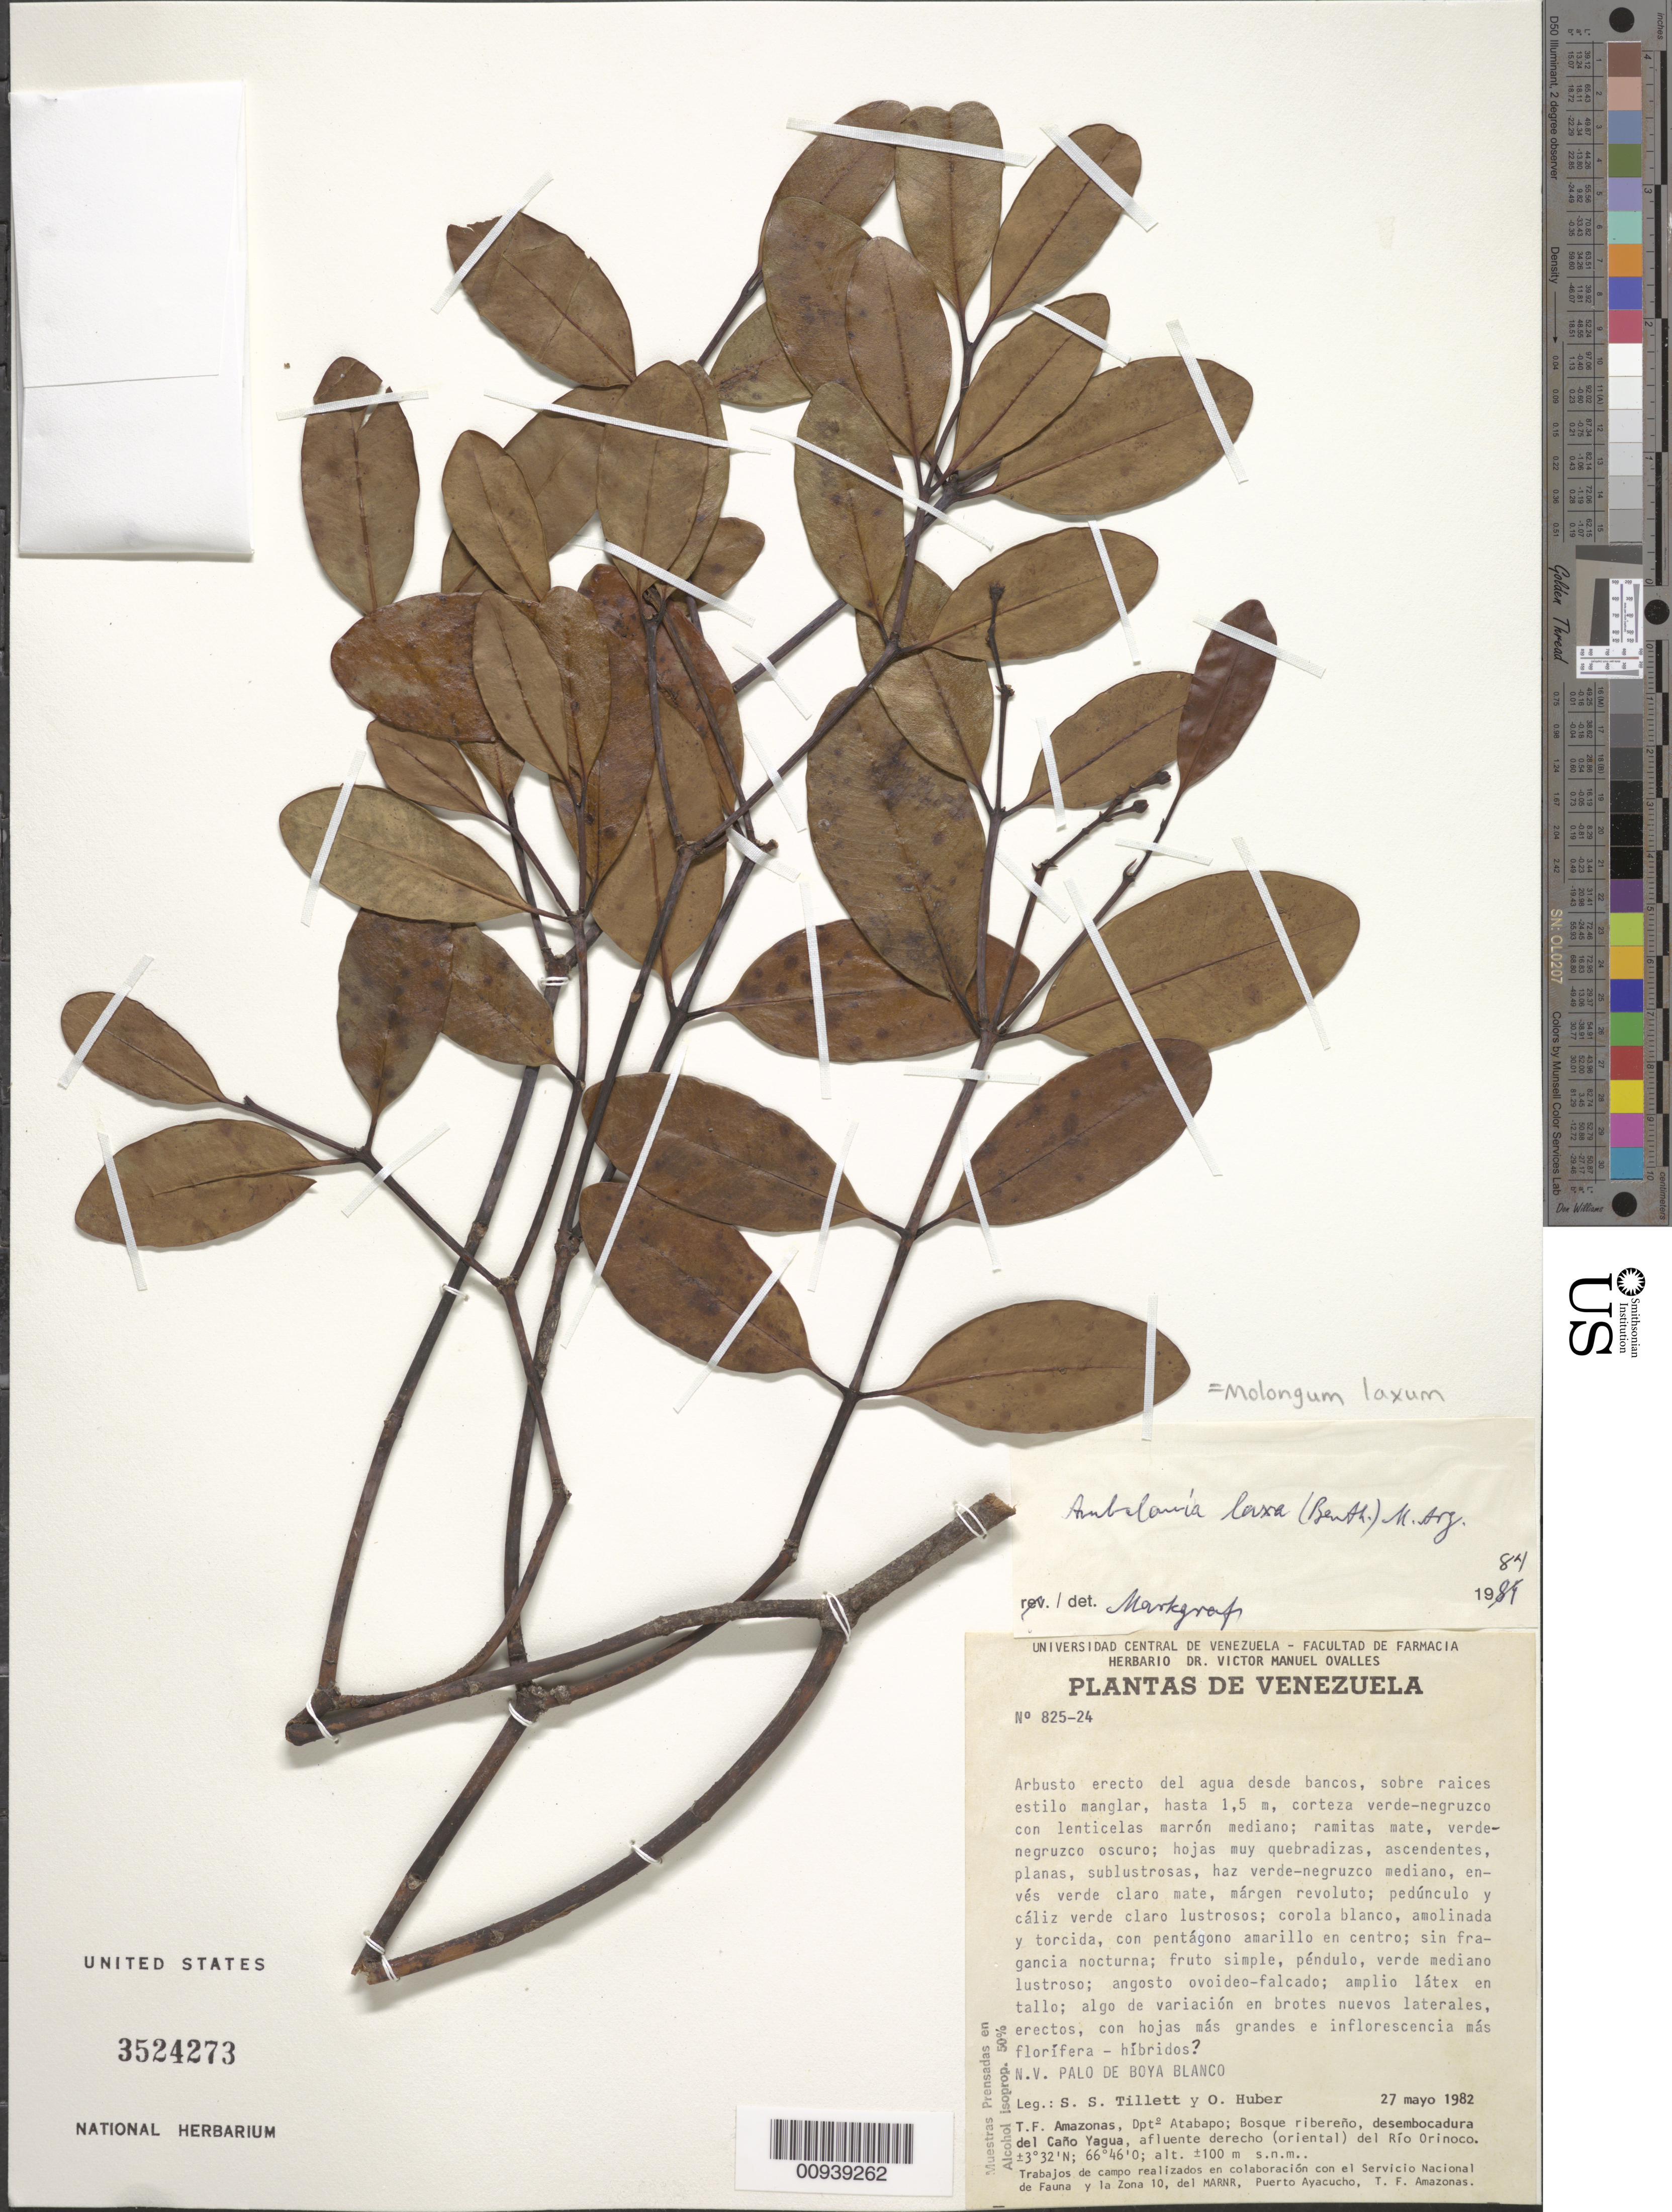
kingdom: Plantae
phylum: Tracheophyta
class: Magnoliopsida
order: Gentianales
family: Apocynaceae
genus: Ambelania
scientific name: Ambelania laxa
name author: (Benth.) Müll. Arg.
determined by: Markgraf, Friedrich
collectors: S. S. Tillett & O. Huber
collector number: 825 24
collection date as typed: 27-May-82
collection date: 1982-05-27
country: Venezuela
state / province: Amazonas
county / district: Atabapo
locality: Caño Yagua; affluente derecho del río Orinoco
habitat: Agua desde bancos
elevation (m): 100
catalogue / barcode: US 3524273